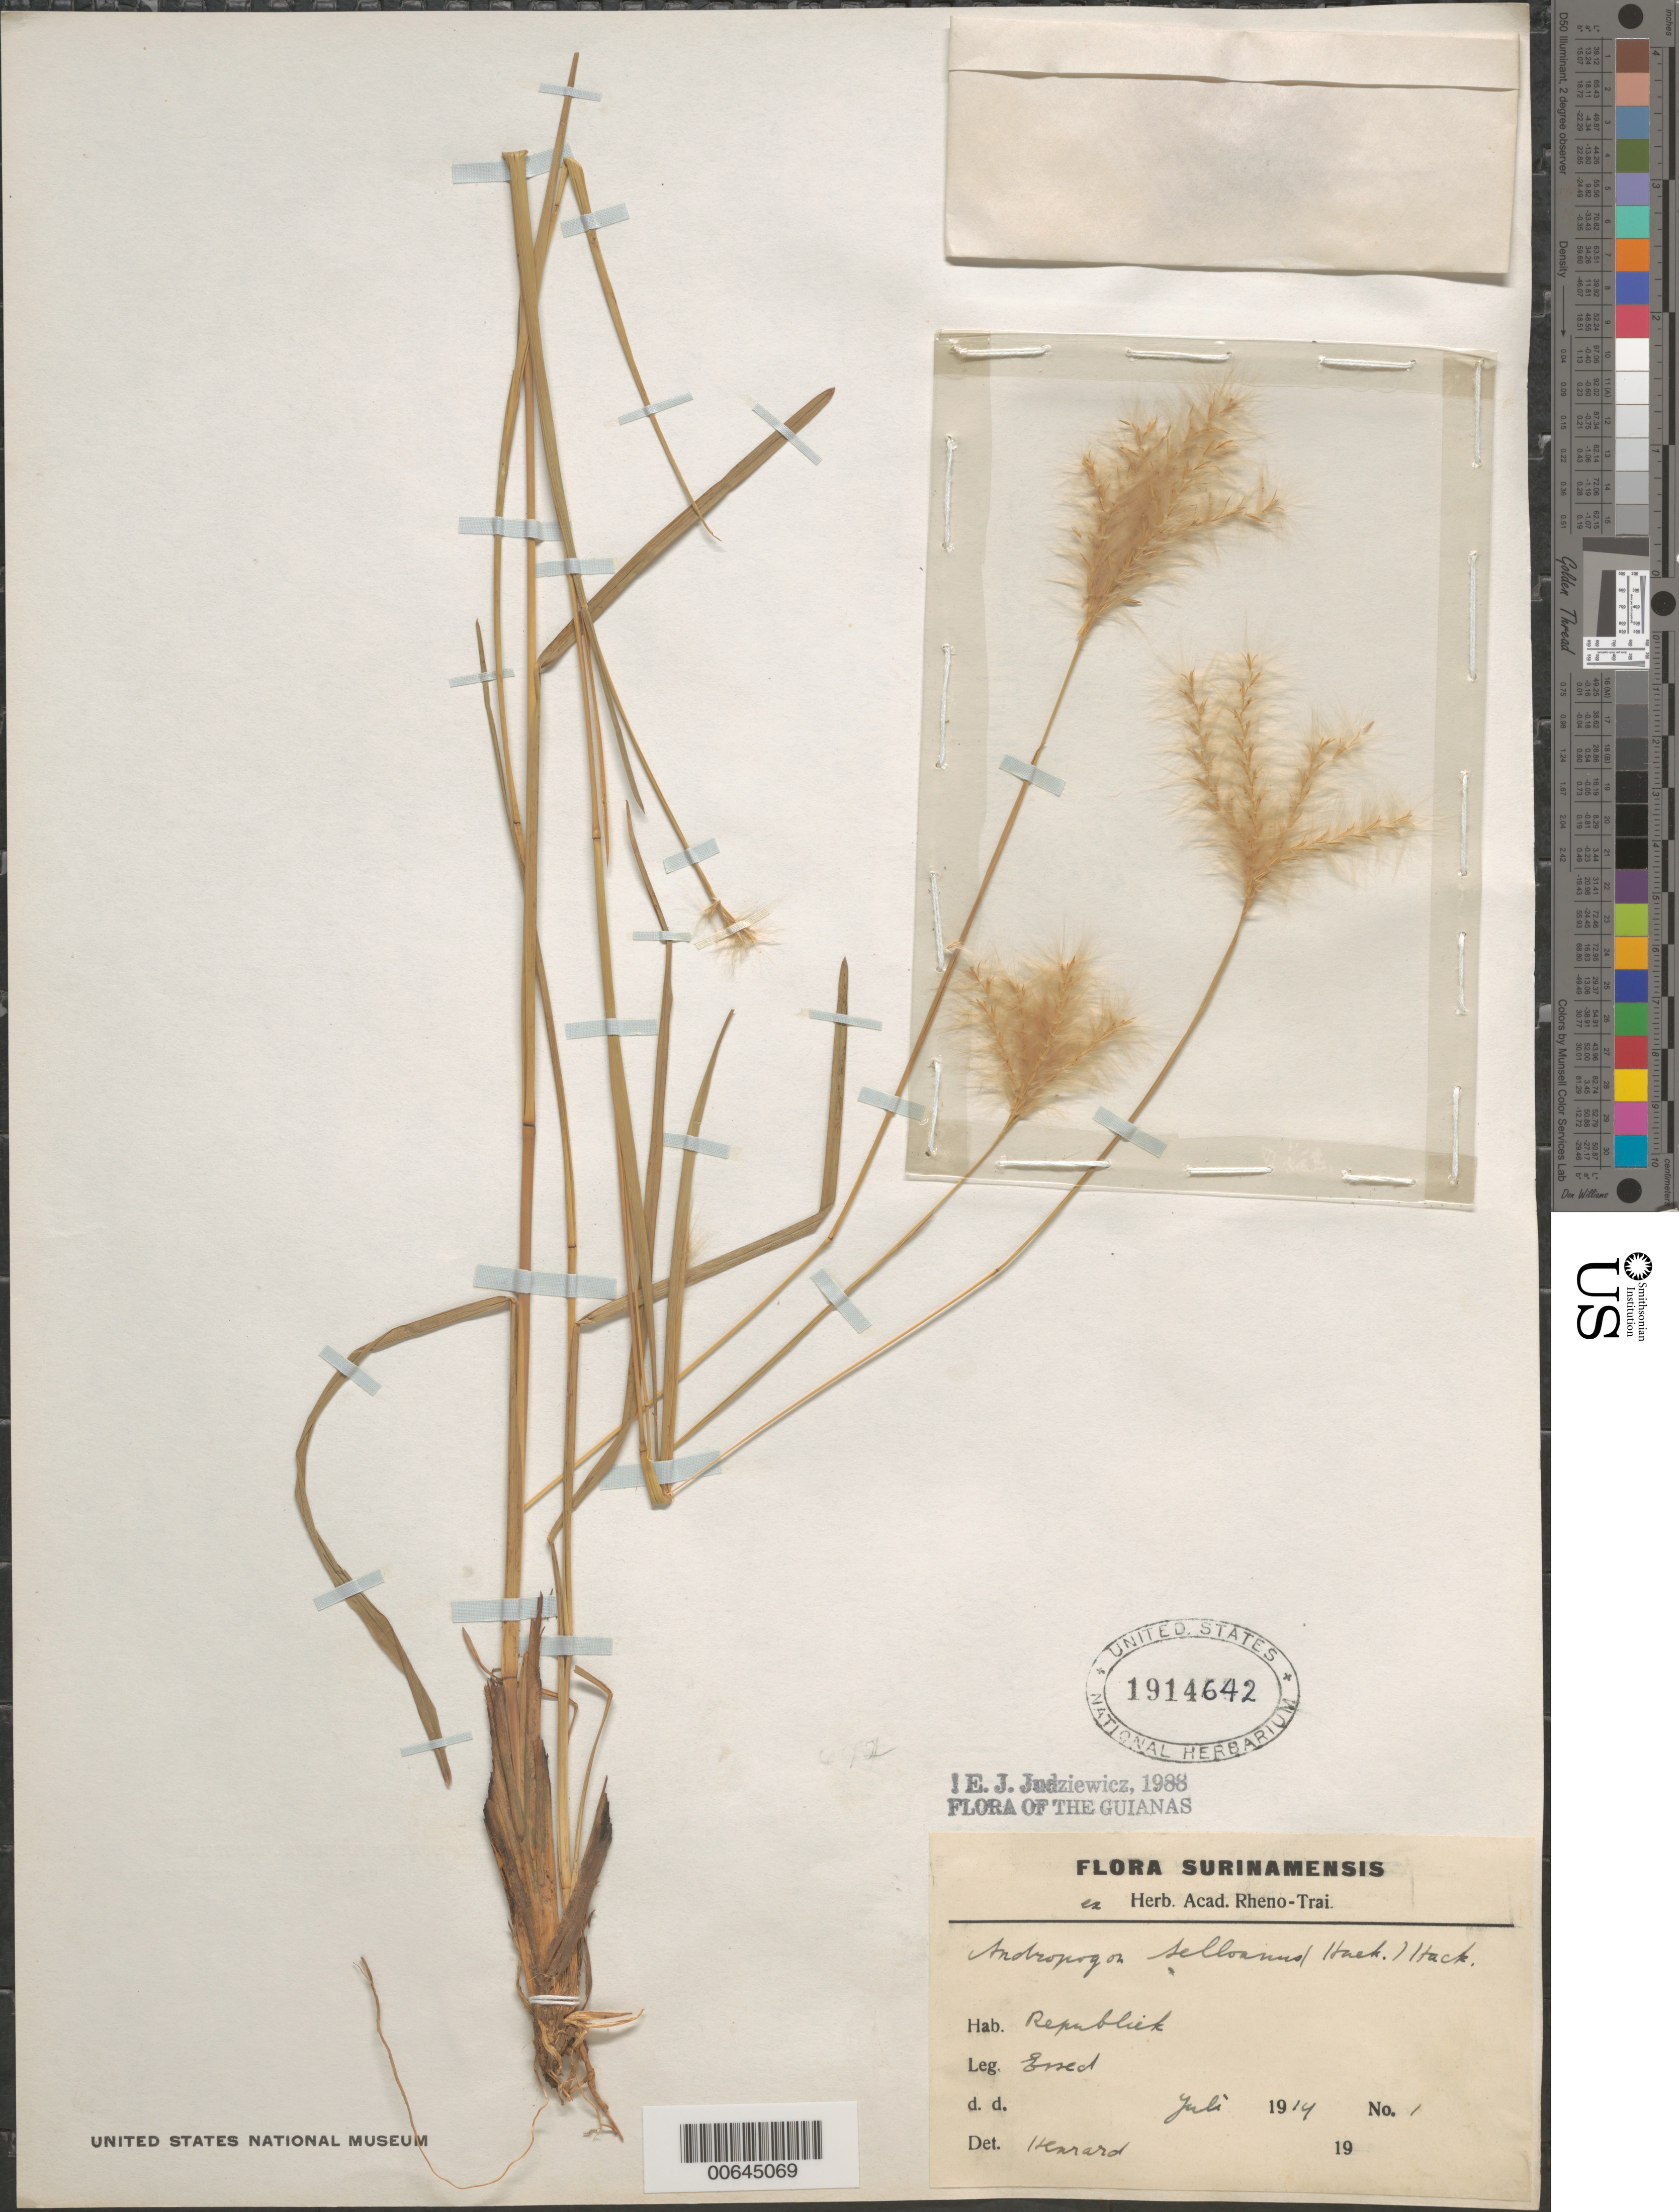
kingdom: Plantae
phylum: Tracheophyta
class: Liliopsida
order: Poales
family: Poaceae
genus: Andropogon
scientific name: Andropogon selloanus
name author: (Hack.) Hack.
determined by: Judziewicz, E. J.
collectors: E. Essed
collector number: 1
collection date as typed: Jul-14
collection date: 1914-07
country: Suriname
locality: Republiek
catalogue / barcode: US 1914642